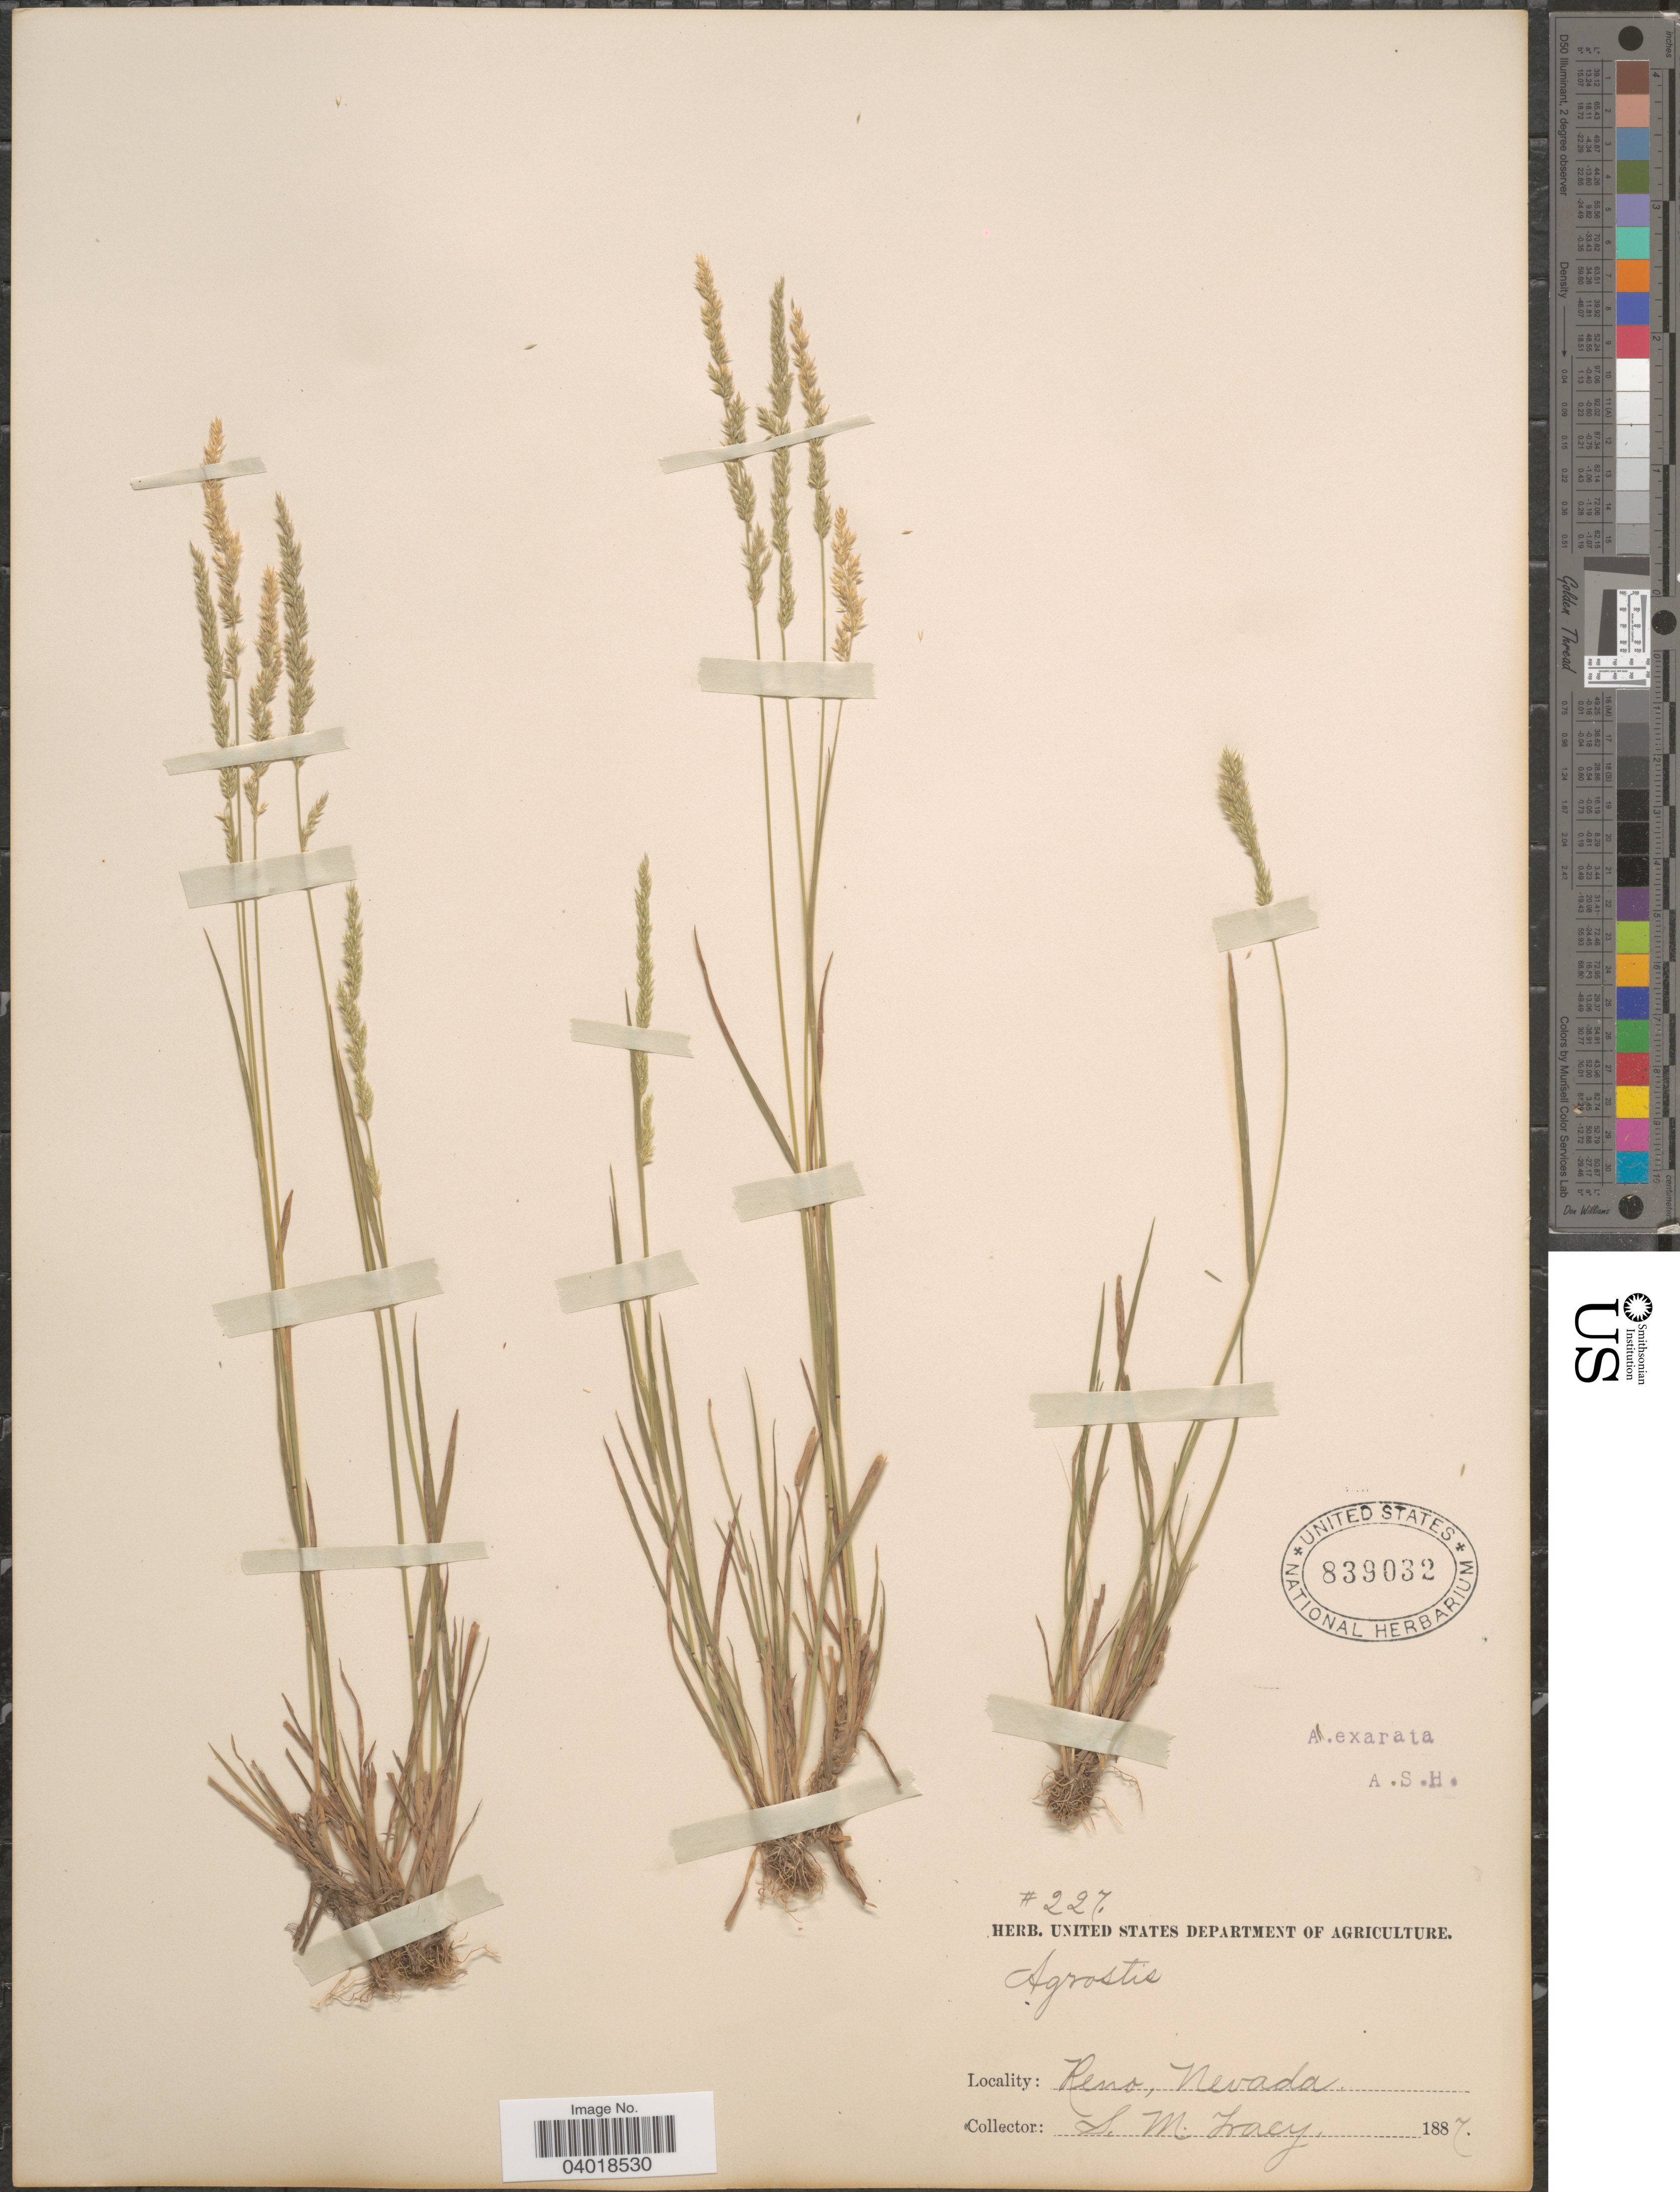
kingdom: Plantae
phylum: Tracheophyta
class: Liliopsida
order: Poales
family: Poaceae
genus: Agrostis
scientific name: Agrostis exarata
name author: Trin.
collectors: S. M. Tracy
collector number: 227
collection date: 1887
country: United States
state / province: Nevada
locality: Reno.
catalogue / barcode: US 839032